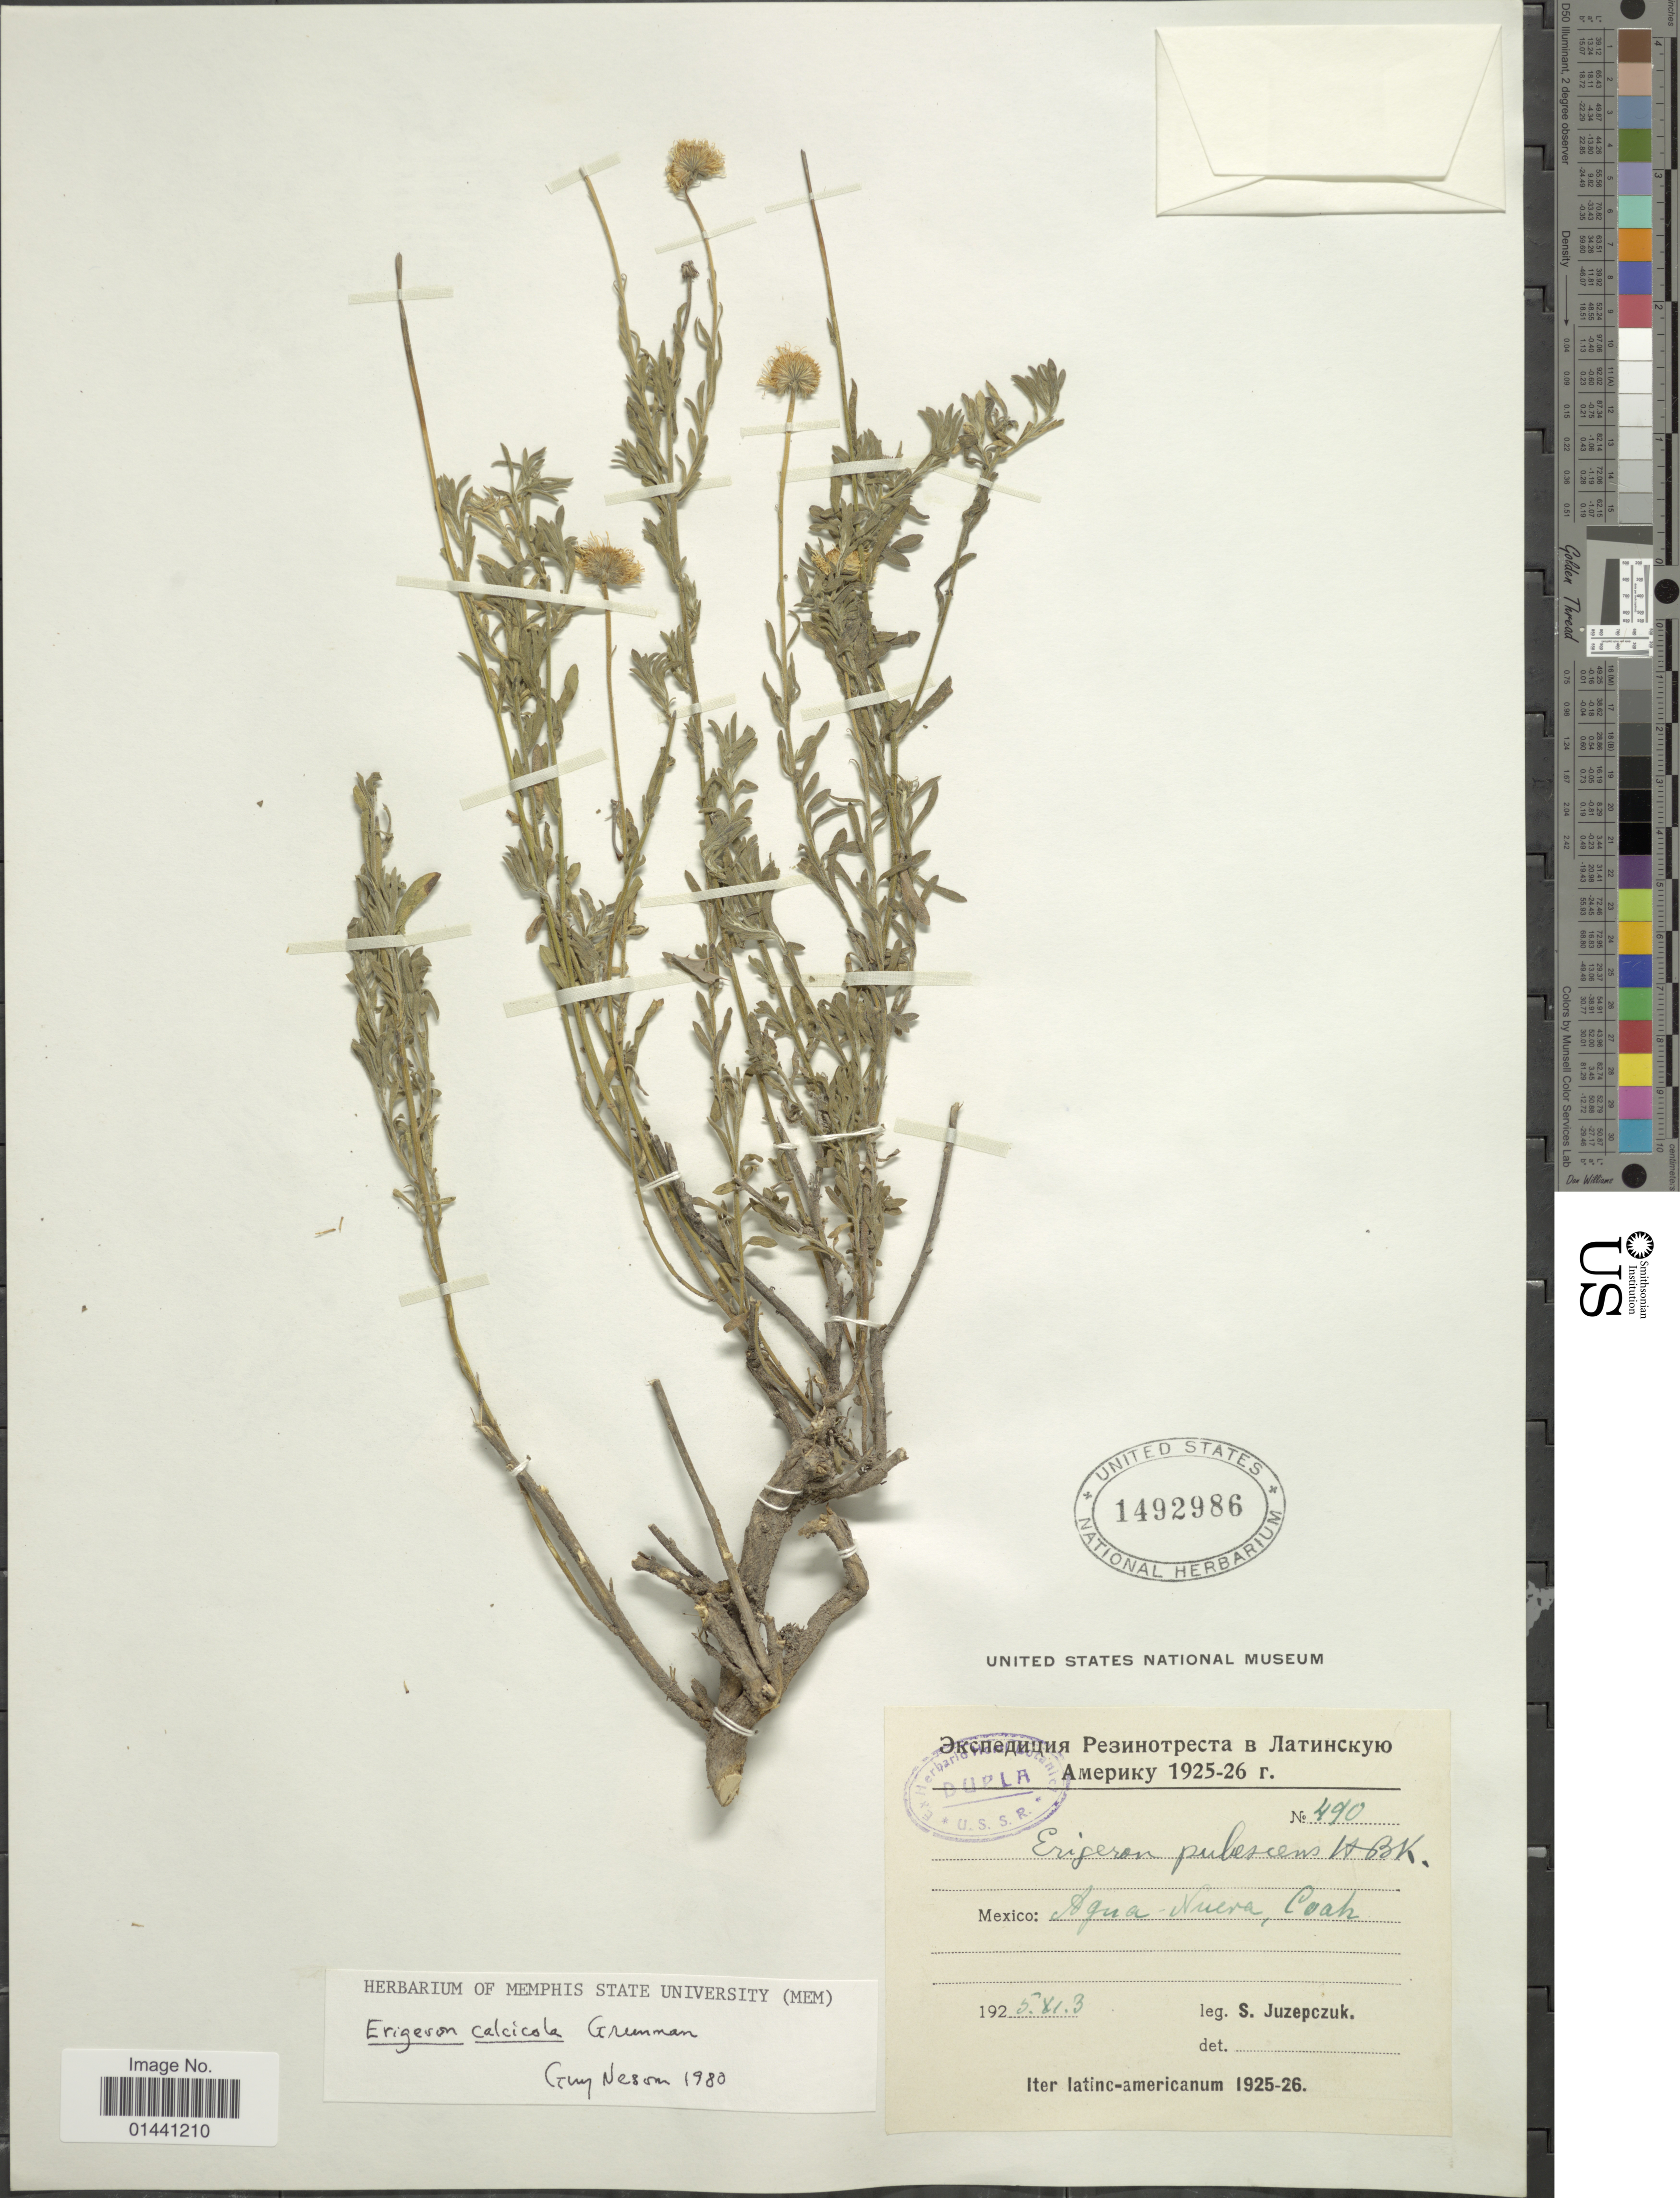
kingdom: Plantae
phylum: Tracheophyta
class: Magnoliopsida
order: Asterales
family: Asteraceae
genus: Erigeron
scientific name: Erigeron calcicola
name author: Greenm.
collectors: S. V. Juzepczuk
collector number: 490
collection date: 1925-11-03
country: Mexico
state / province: Coahuila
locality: Agua-Nueva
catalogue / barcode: US 1492986